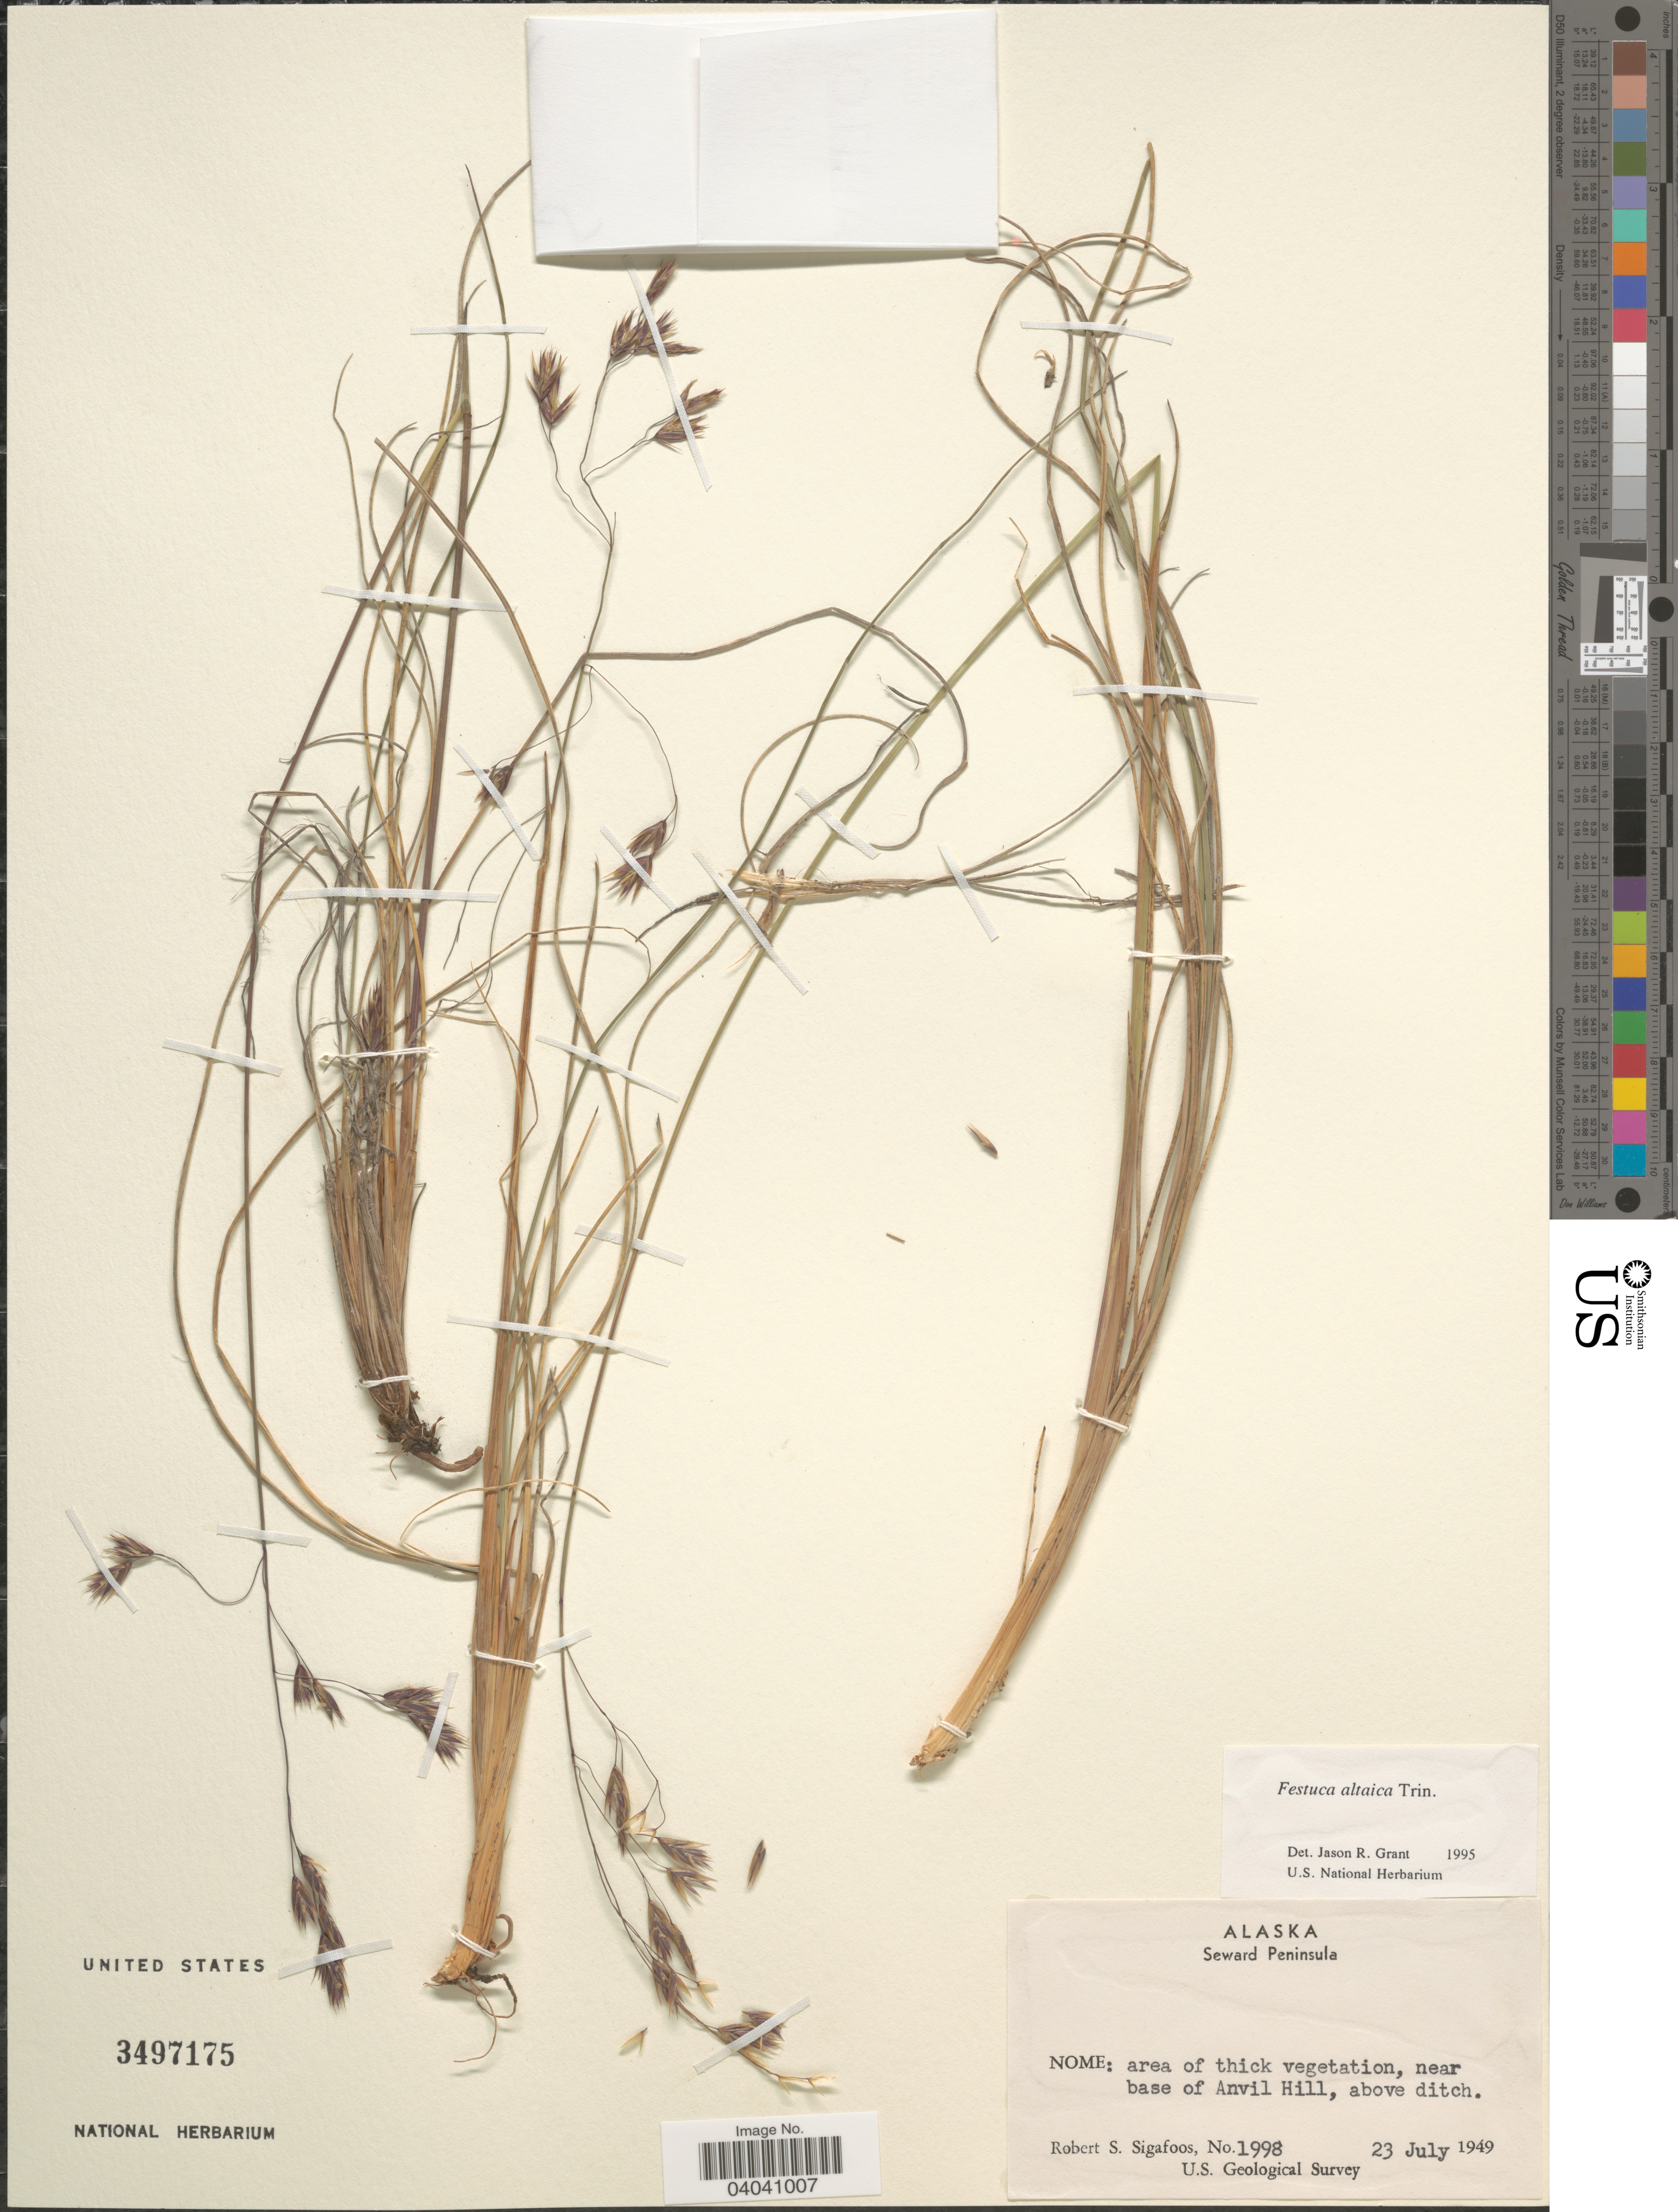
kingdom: Plantae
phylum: Tracheophyta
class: Liliopsida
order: Poales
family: Poaceae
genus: Festuca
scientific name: Festuca altaica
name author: Trin.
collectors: R. Sigafoos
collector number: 1998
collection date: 1949-07-23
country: United States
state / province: Alaska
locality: Seward Peninsula. Nome: area of thick vegetation, near base of Anvil Hill, above ditch.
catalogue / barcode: US 3497175